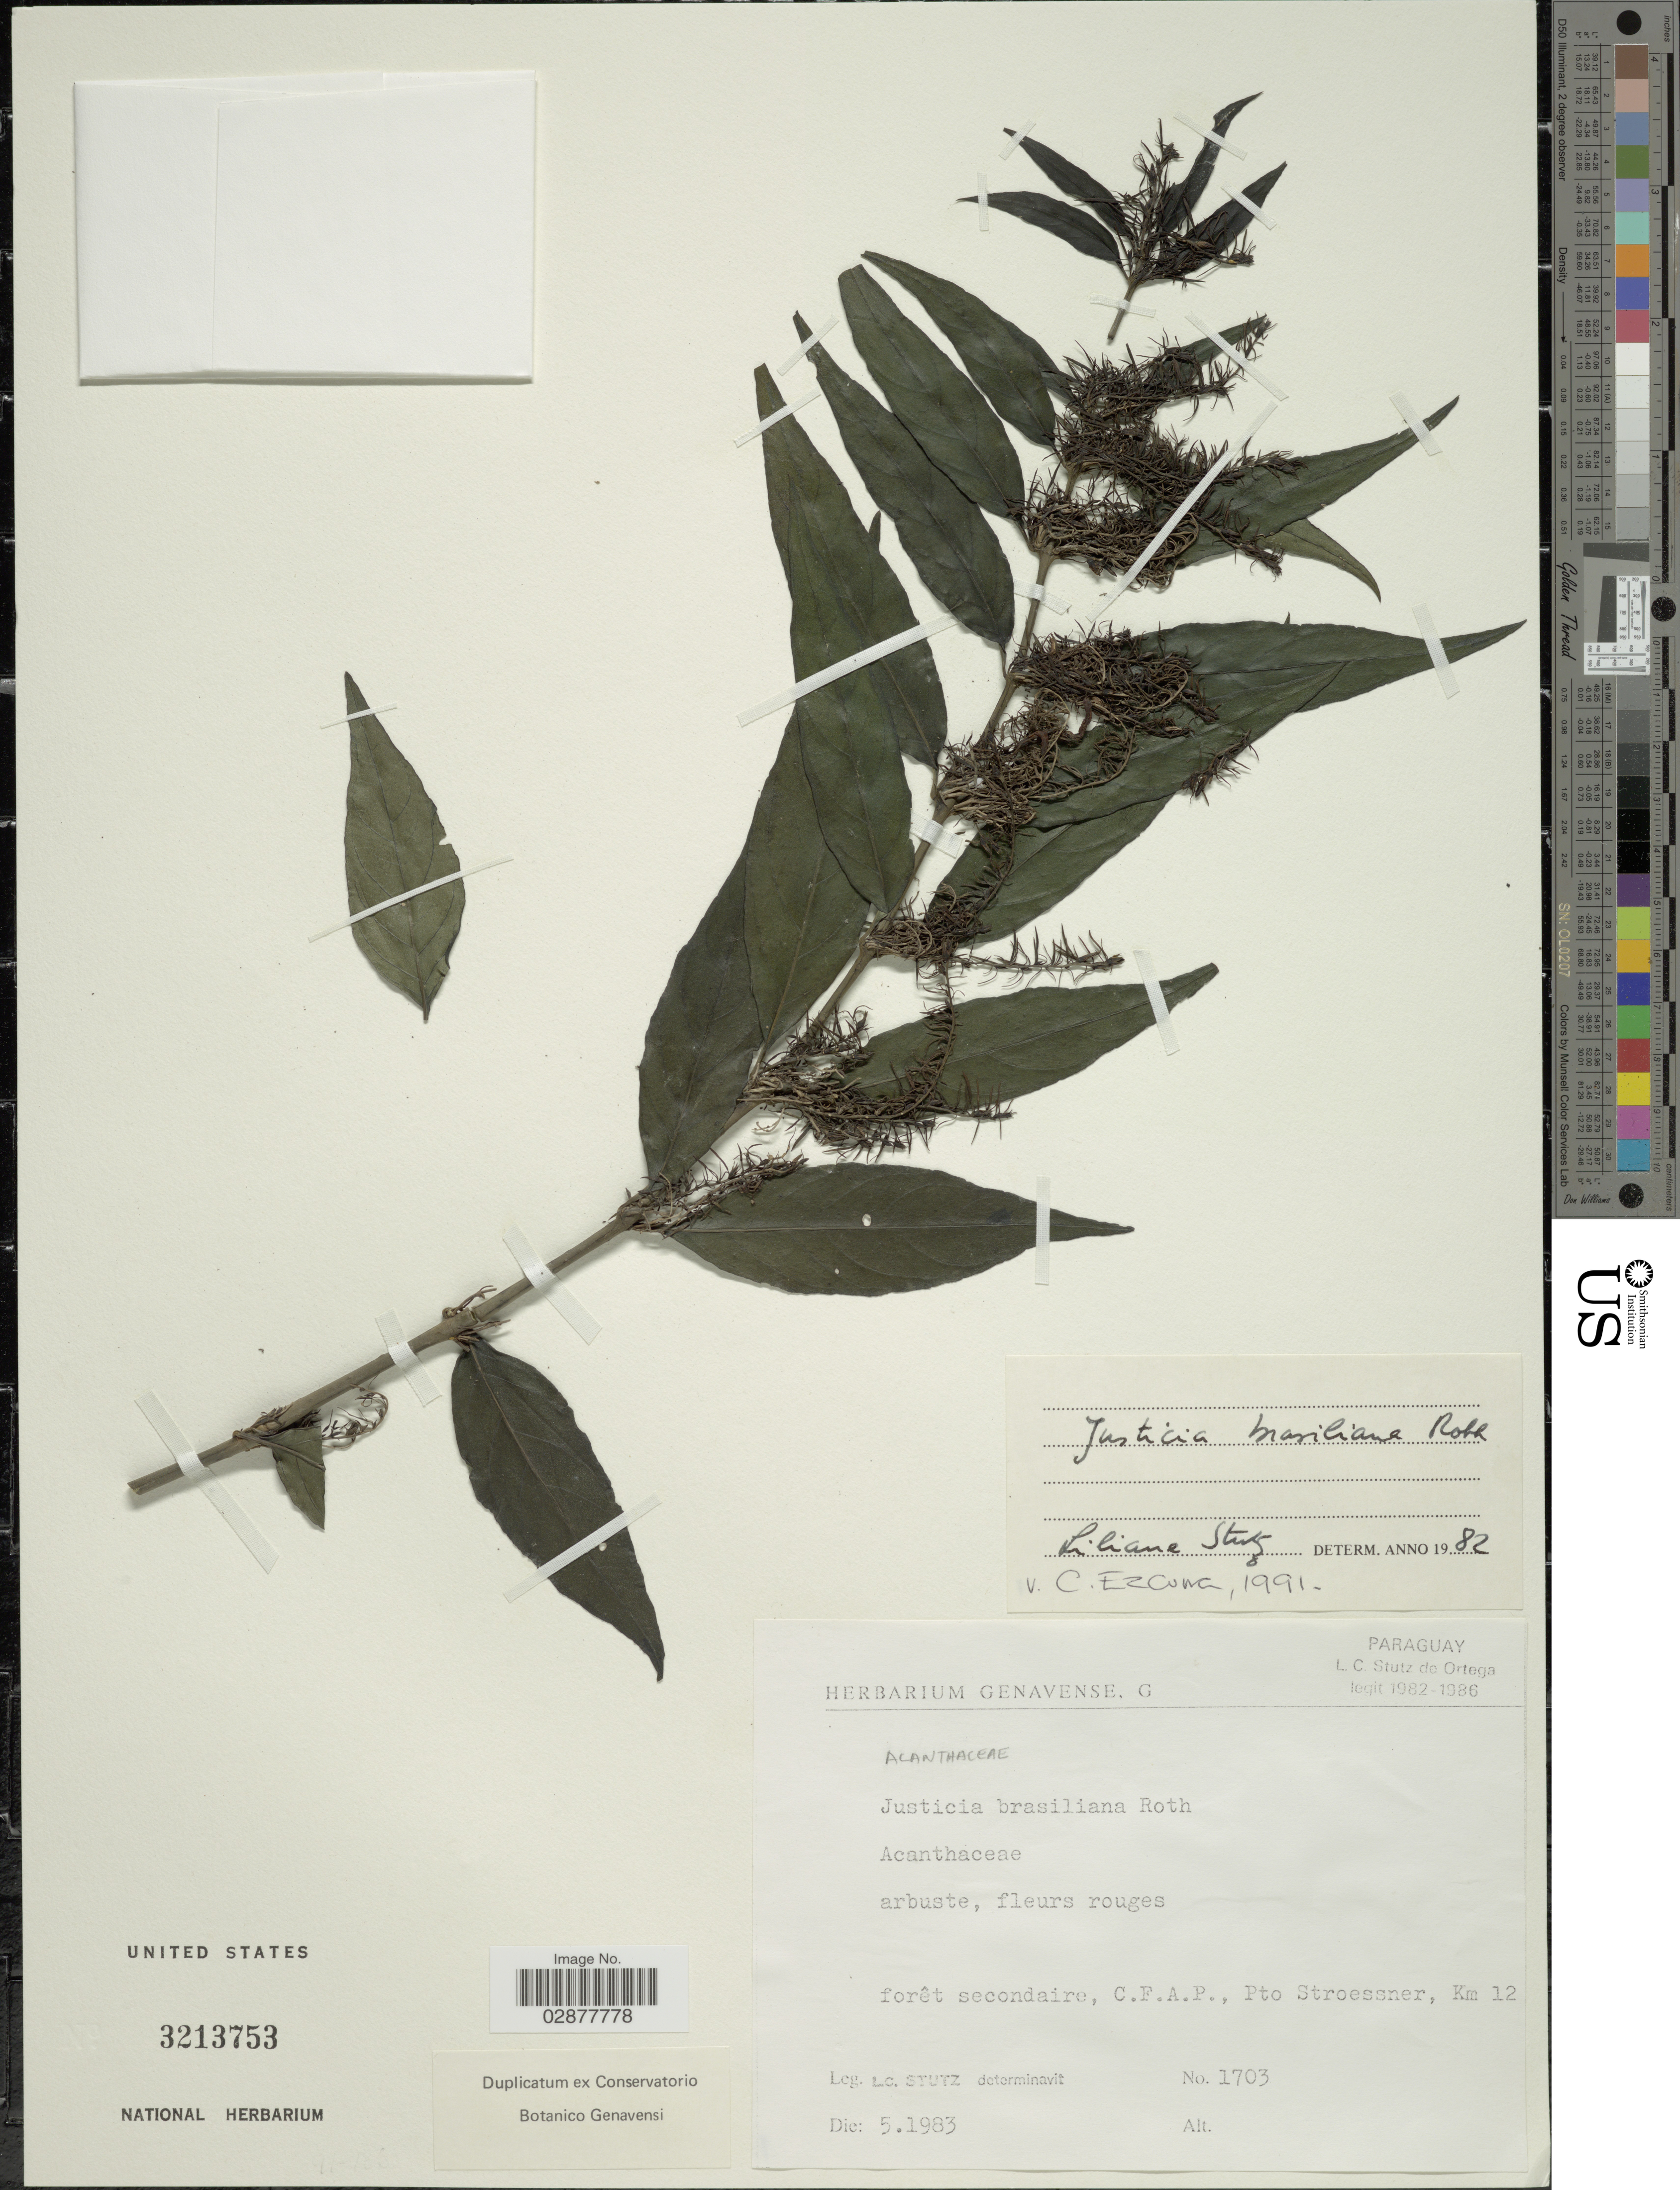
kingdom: Plantae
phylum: Tracheophyta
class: Magnoliopsida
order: Lamiales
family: Acanthaceae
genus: Justicia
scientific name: Justicia brasiliana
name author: Roth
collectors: L. C. Stutz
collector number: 1703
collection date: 1983-05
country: Paraguay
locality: C.F.A.P., Pto Stroessner, Km 12.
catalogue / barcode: US 3213753